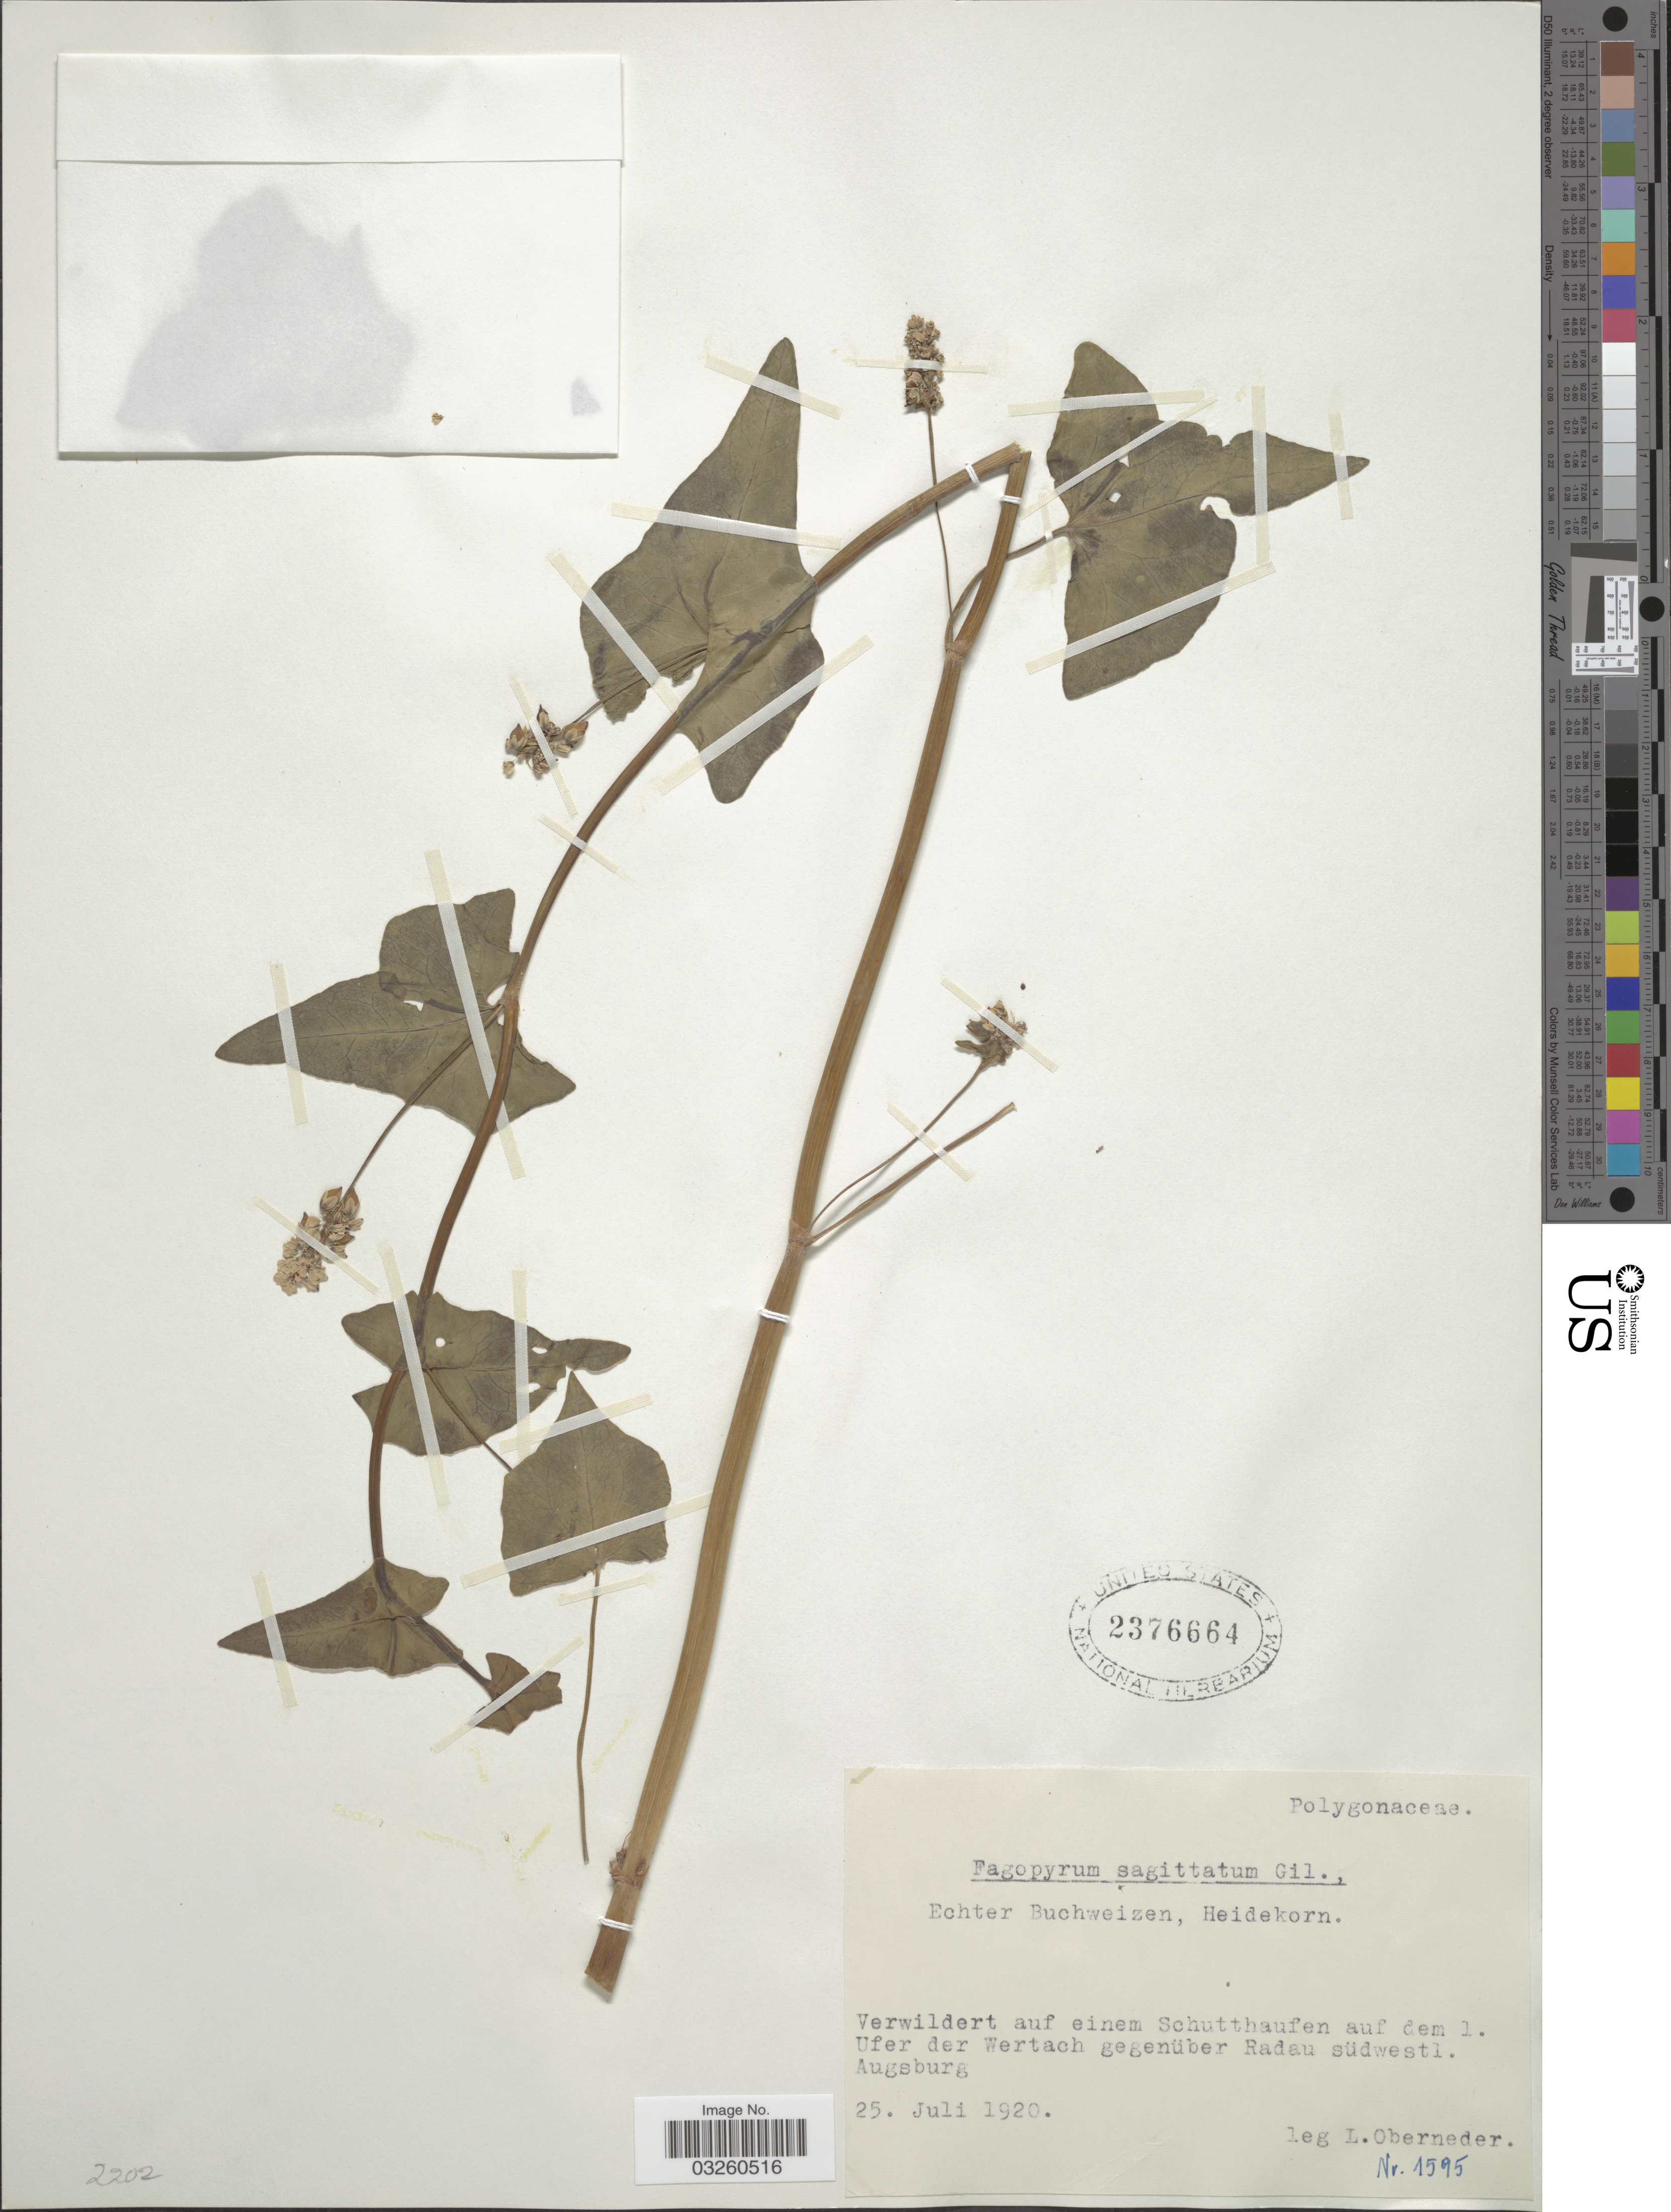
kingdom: Plantae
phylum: Tracheophyta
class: Magnoliopsida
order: Caryophyllales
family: Polygonaceae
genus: Fagopyrum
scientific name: Fagopyrum esculentum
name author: Moench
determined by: Strong, Mark T., (BOT), Smithsonian Institution - National Museum of Natural History (UNITED STATES)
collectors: L. Oberneder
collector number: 1595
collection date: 1920-07-25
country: Germany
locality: Echter Buchweizen, Heidekorn. [unsure placement] Verwildert auf einem Schutthaufen auf dem 1. Ufen der Wertach gegenüber Radau südwesti. Augsburg.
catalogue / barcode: US 2376664